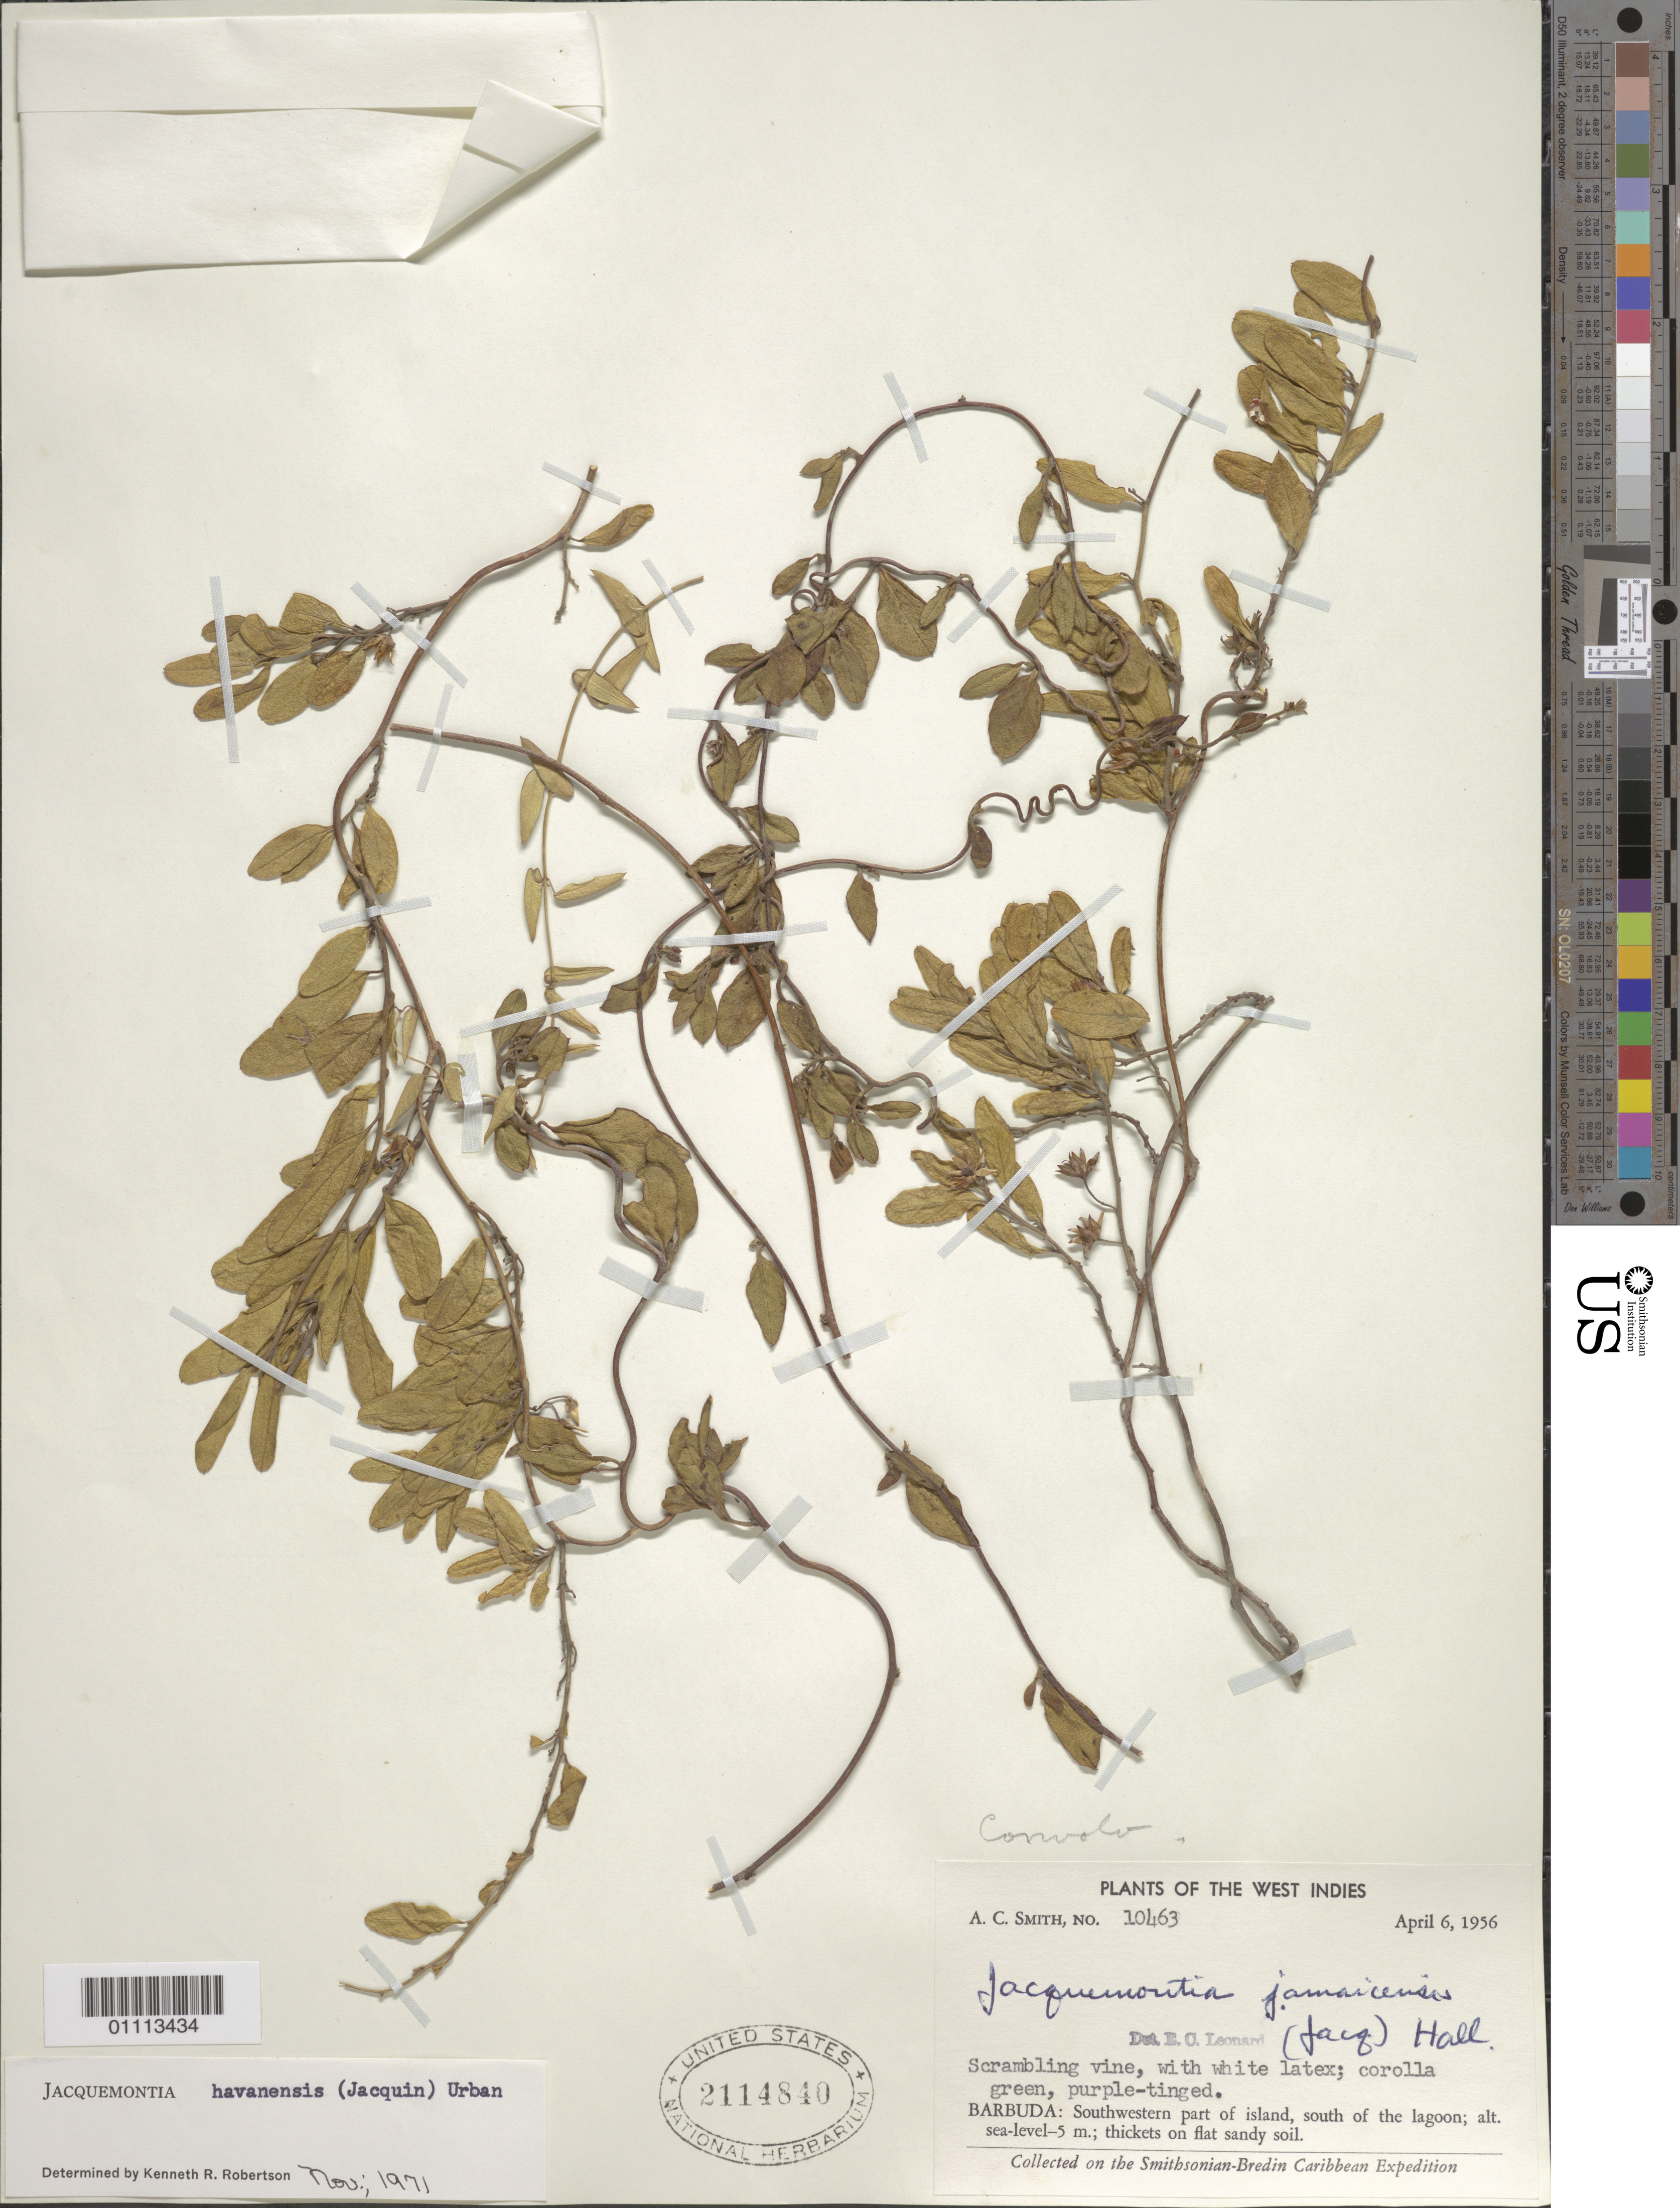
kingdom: Plantae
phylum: Tracheophyta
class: Magnoliopsida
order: Solanales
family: Convolvulaceae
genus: Jacquemontia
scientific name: Jacquemontia havanensis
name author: (Jacq.) Urb.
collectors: A. C. Smith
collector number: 10463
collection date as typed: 06 Apr 1956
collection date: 1956-04-06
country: Antigua and Barbuda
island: Barbuda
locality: Southwestern part of island, S of the lagoon; thickets on flat sandy soil.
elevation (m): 0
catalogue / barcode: US 2114840